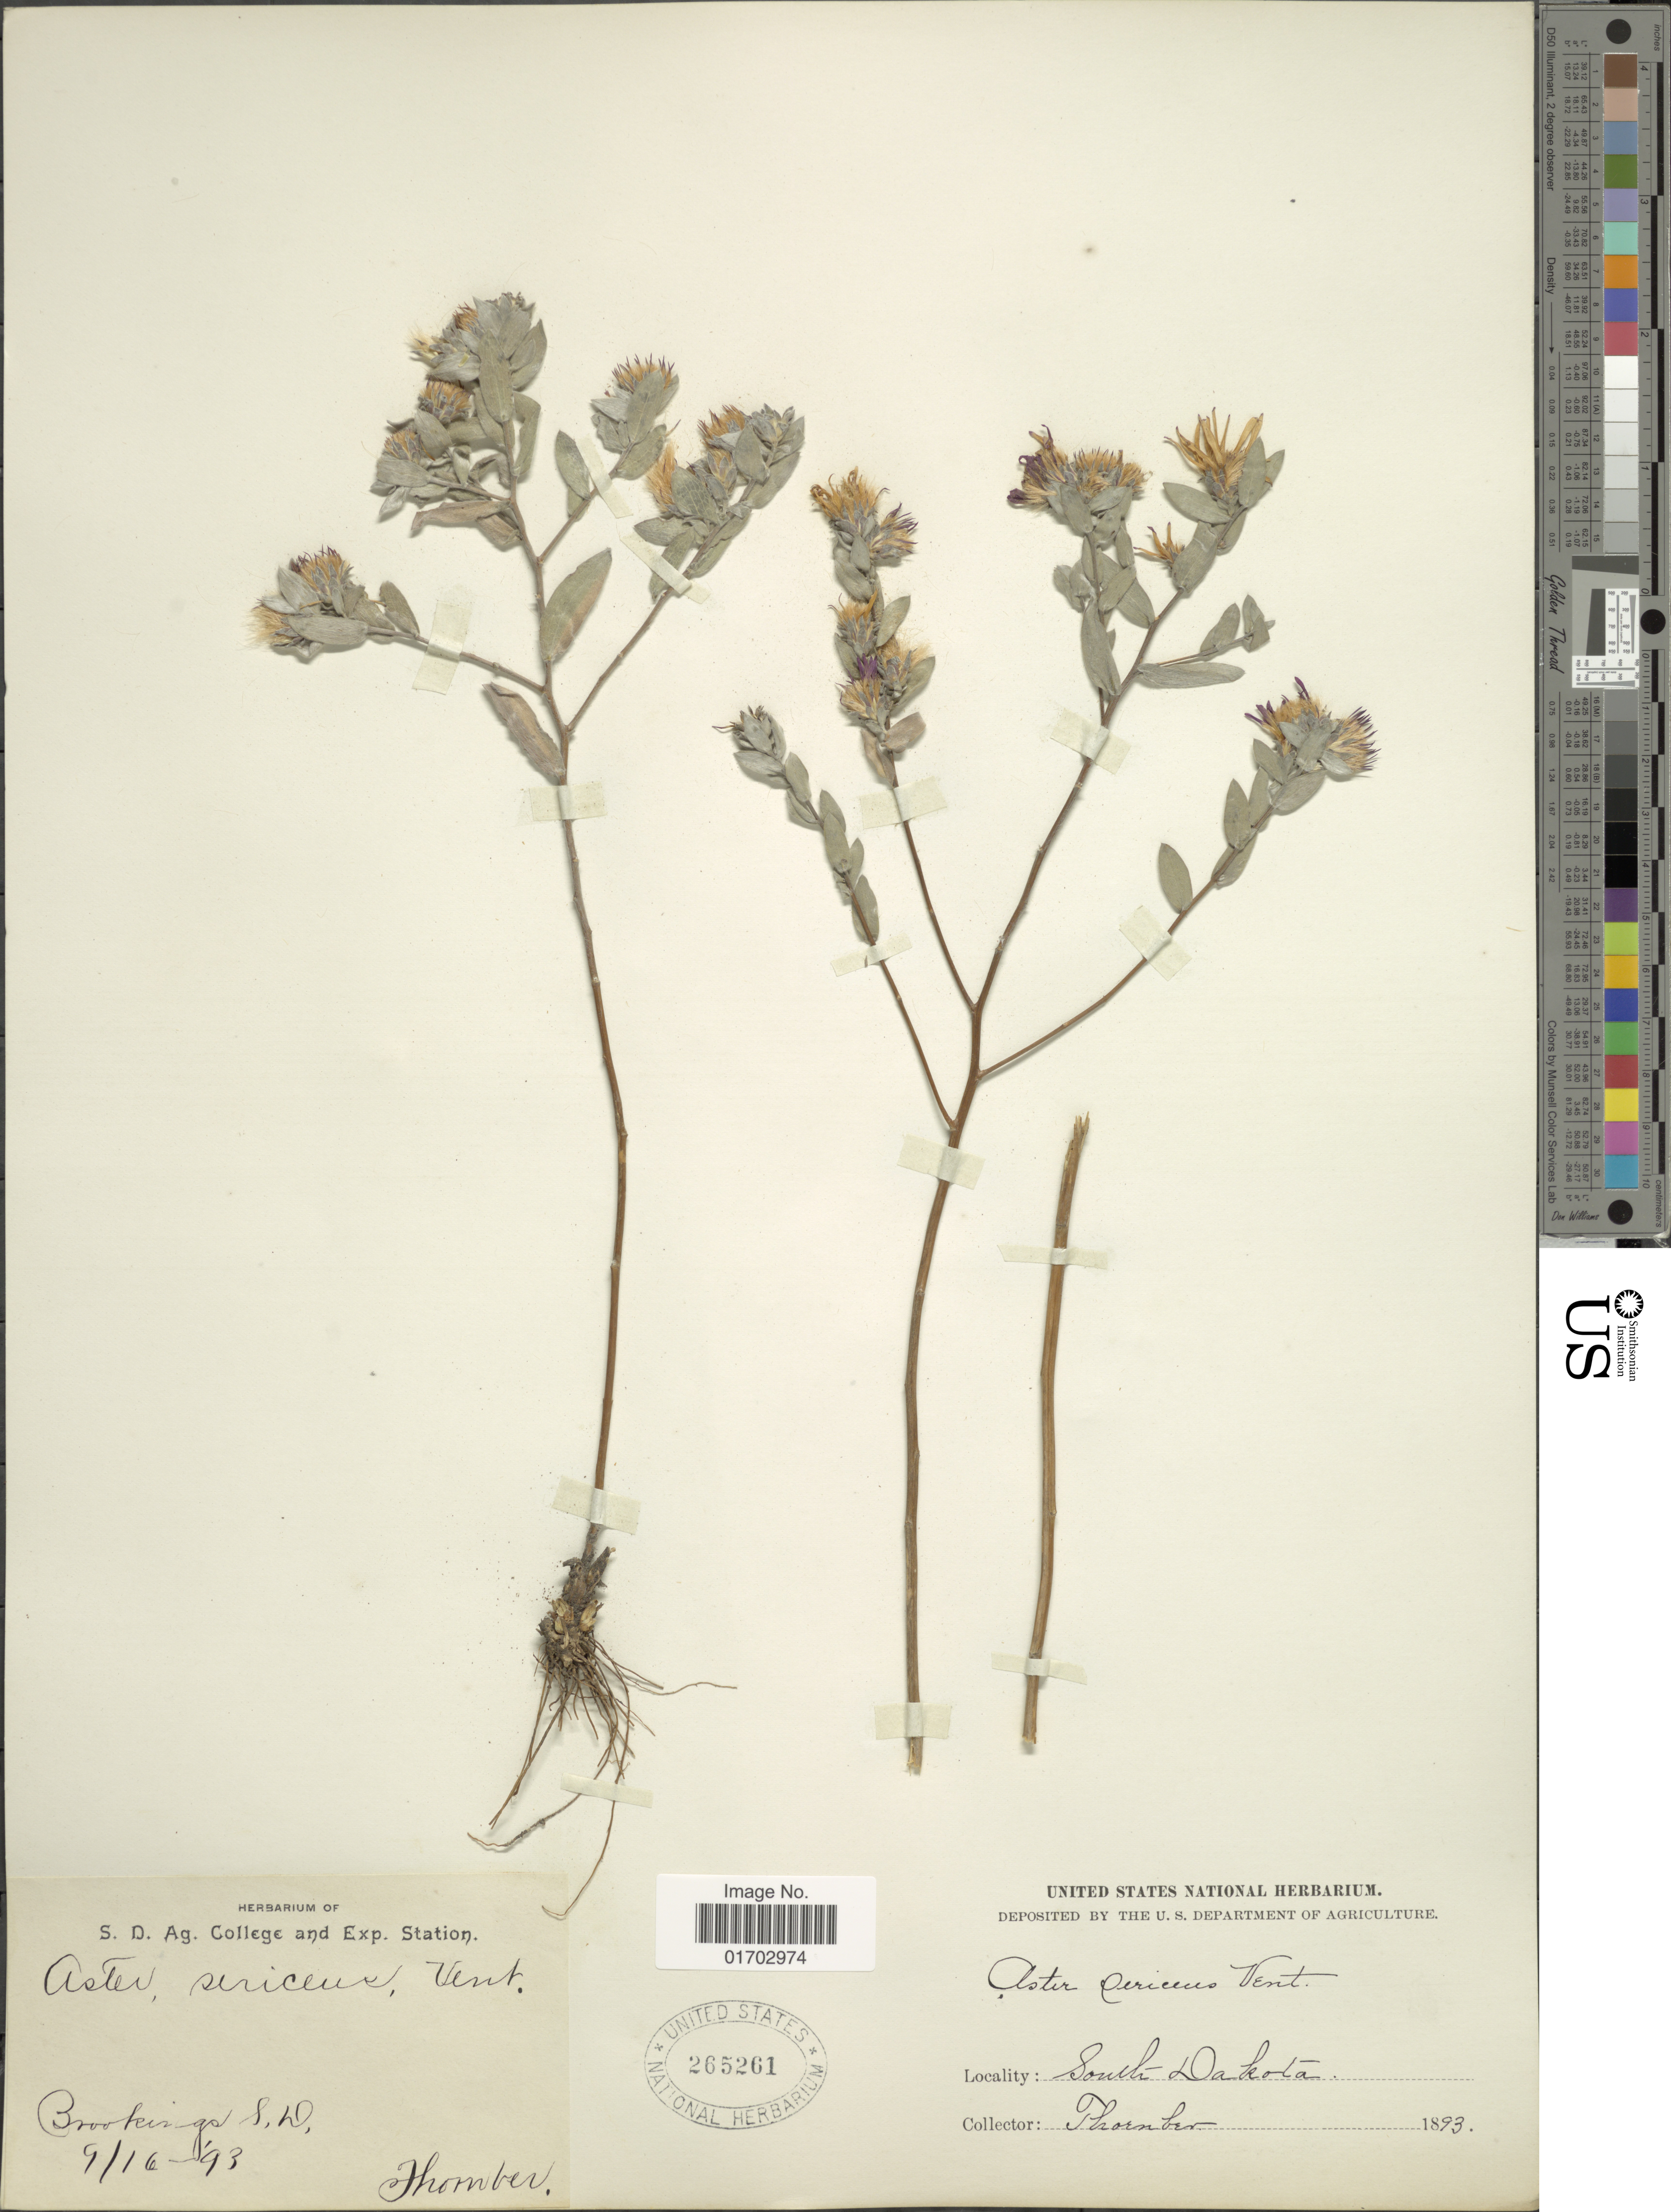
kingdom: Plantae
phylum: Tracheophyta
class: Magnoliopsida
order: Asterales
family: Asteraceae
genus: Symphyotrichum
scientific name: Symphyotrichum sericeum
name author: (Vent.) G.L. Nesom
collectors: J. Thornber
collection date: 1893-09-16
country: United States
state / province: South Dakota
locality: Brookings.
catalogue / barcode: US 265261